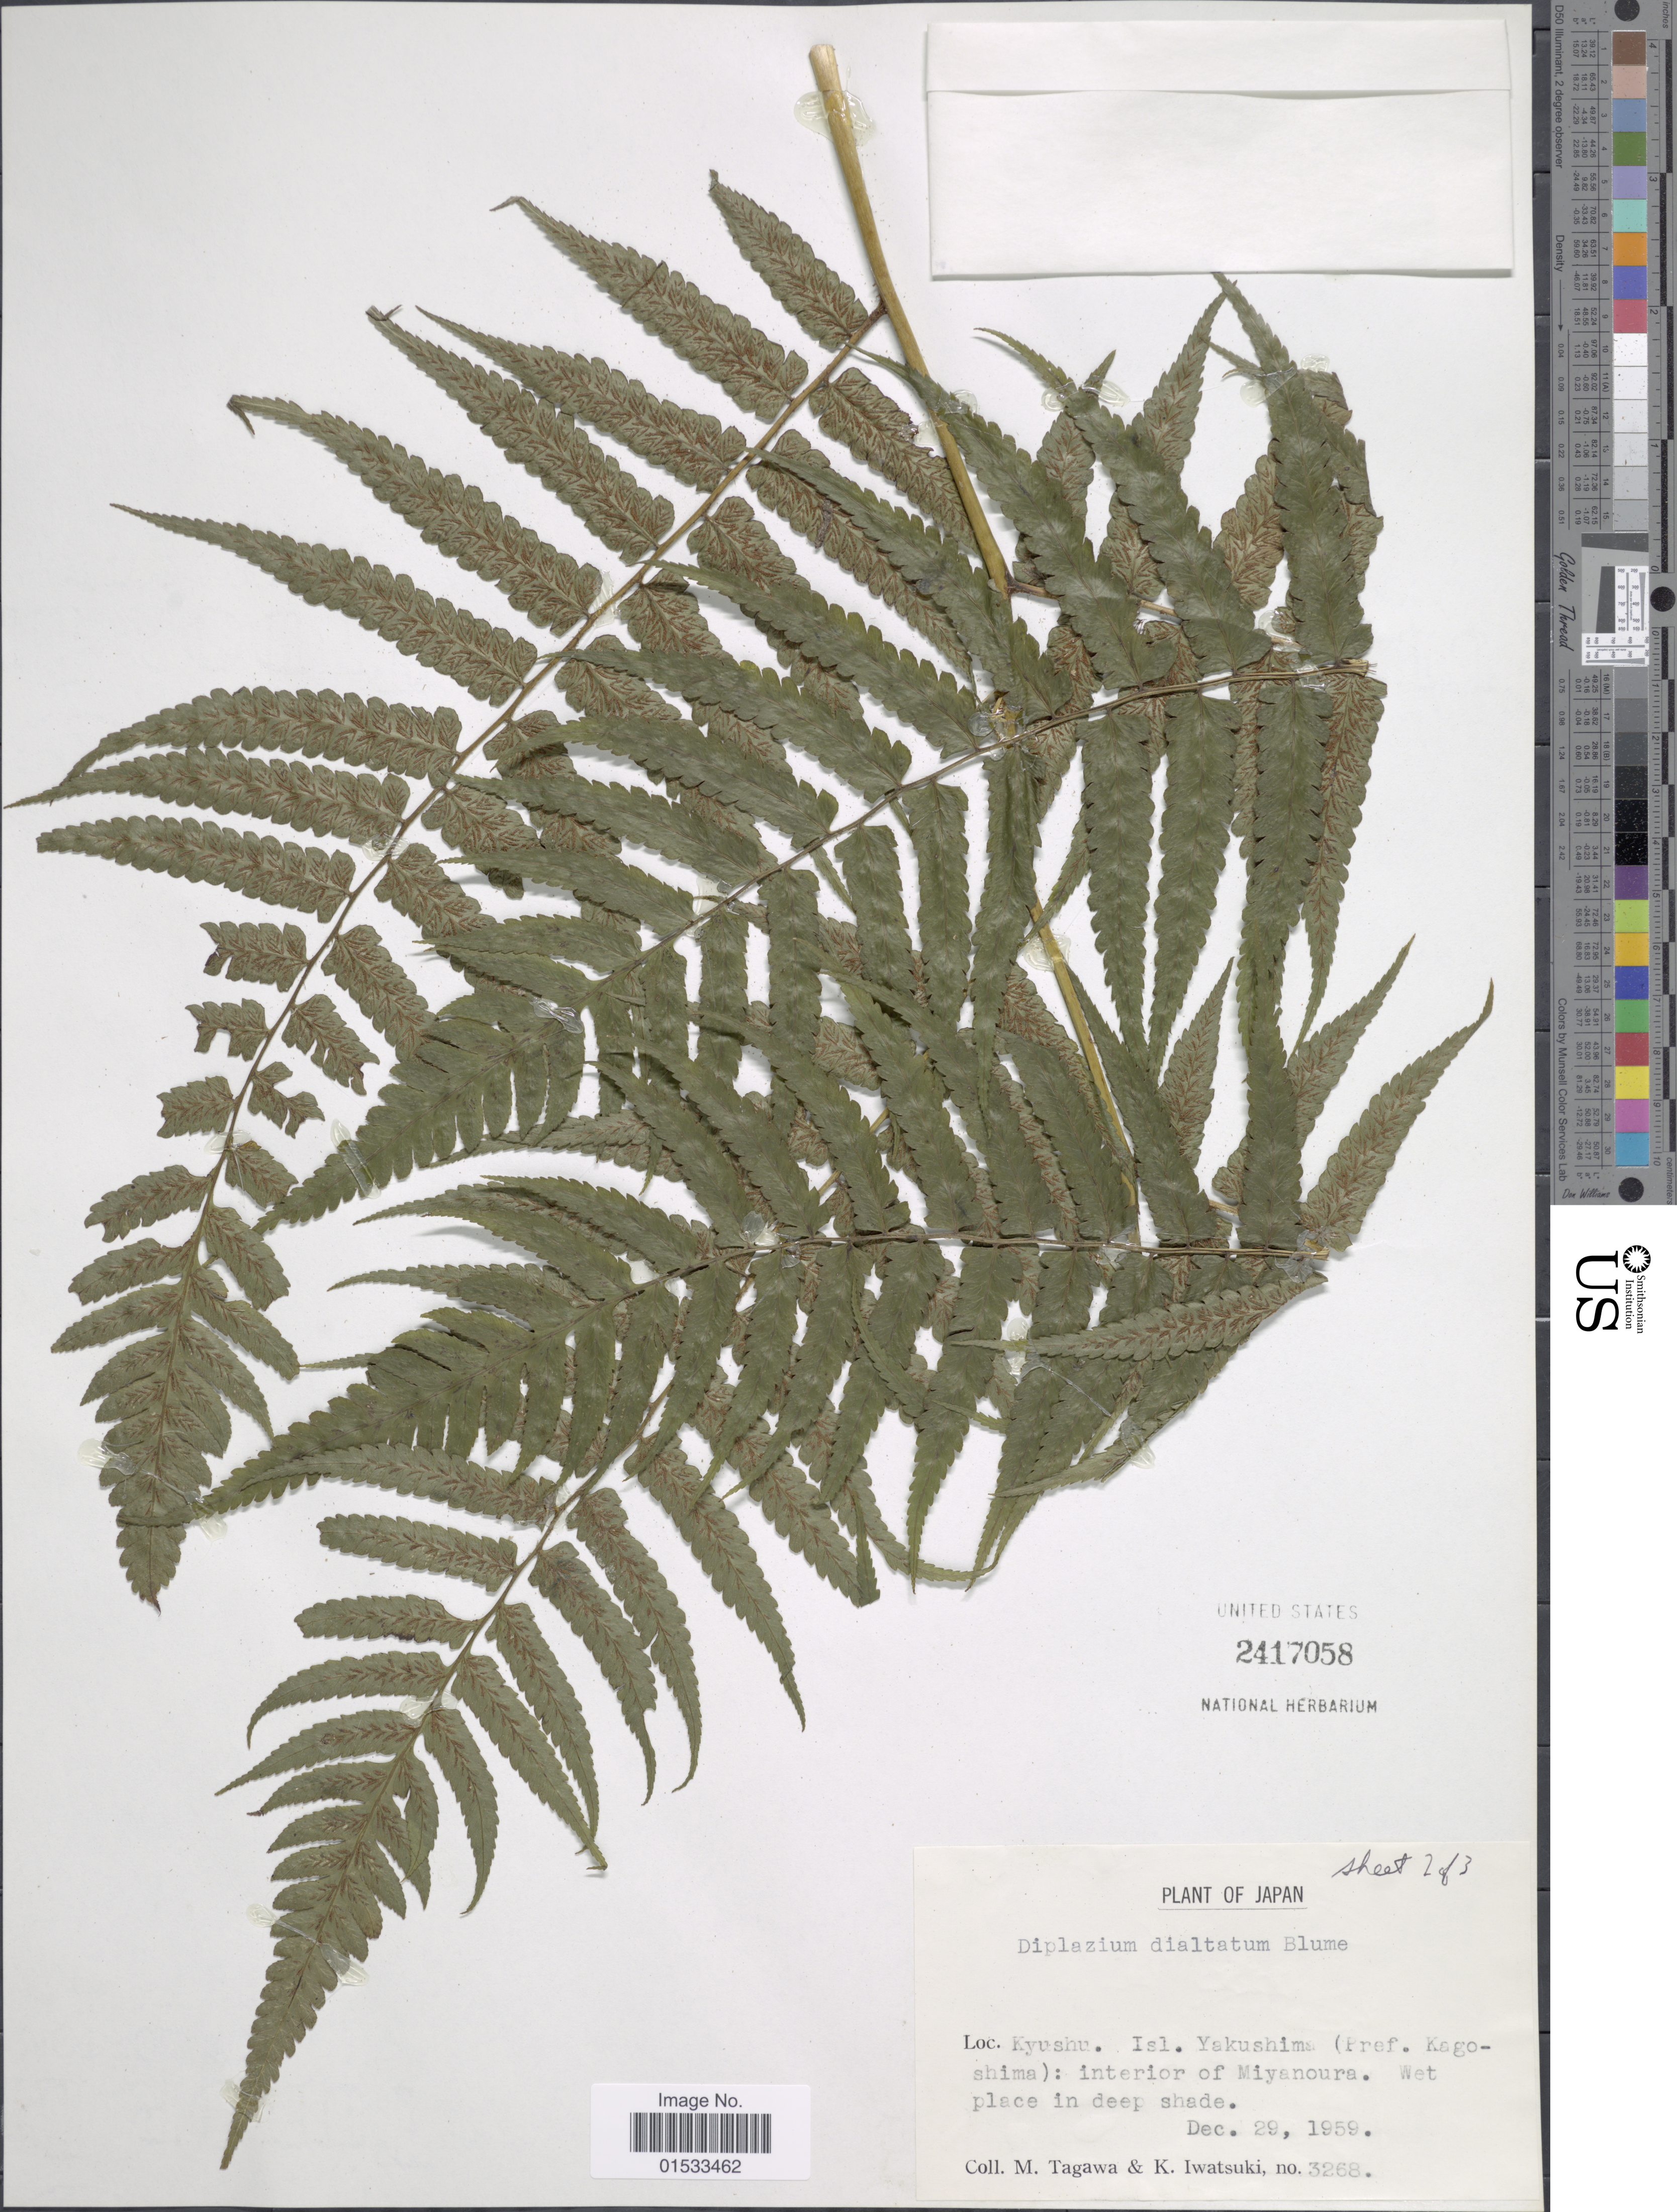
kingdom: Plantae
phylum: Tracheophyta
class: Polypodiopsida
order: Polypodiales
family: Athyriaceae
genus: Diplazium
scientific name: Diplazium dilatatum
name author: Blume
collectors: M. Tagawa & K. Iwatsuki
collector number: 3268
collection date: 1959-12-29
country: Japan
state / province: Kagosima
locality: Kyushu, Isl. Yakushima, interior of Miyanoura.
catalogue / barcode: US 2417058